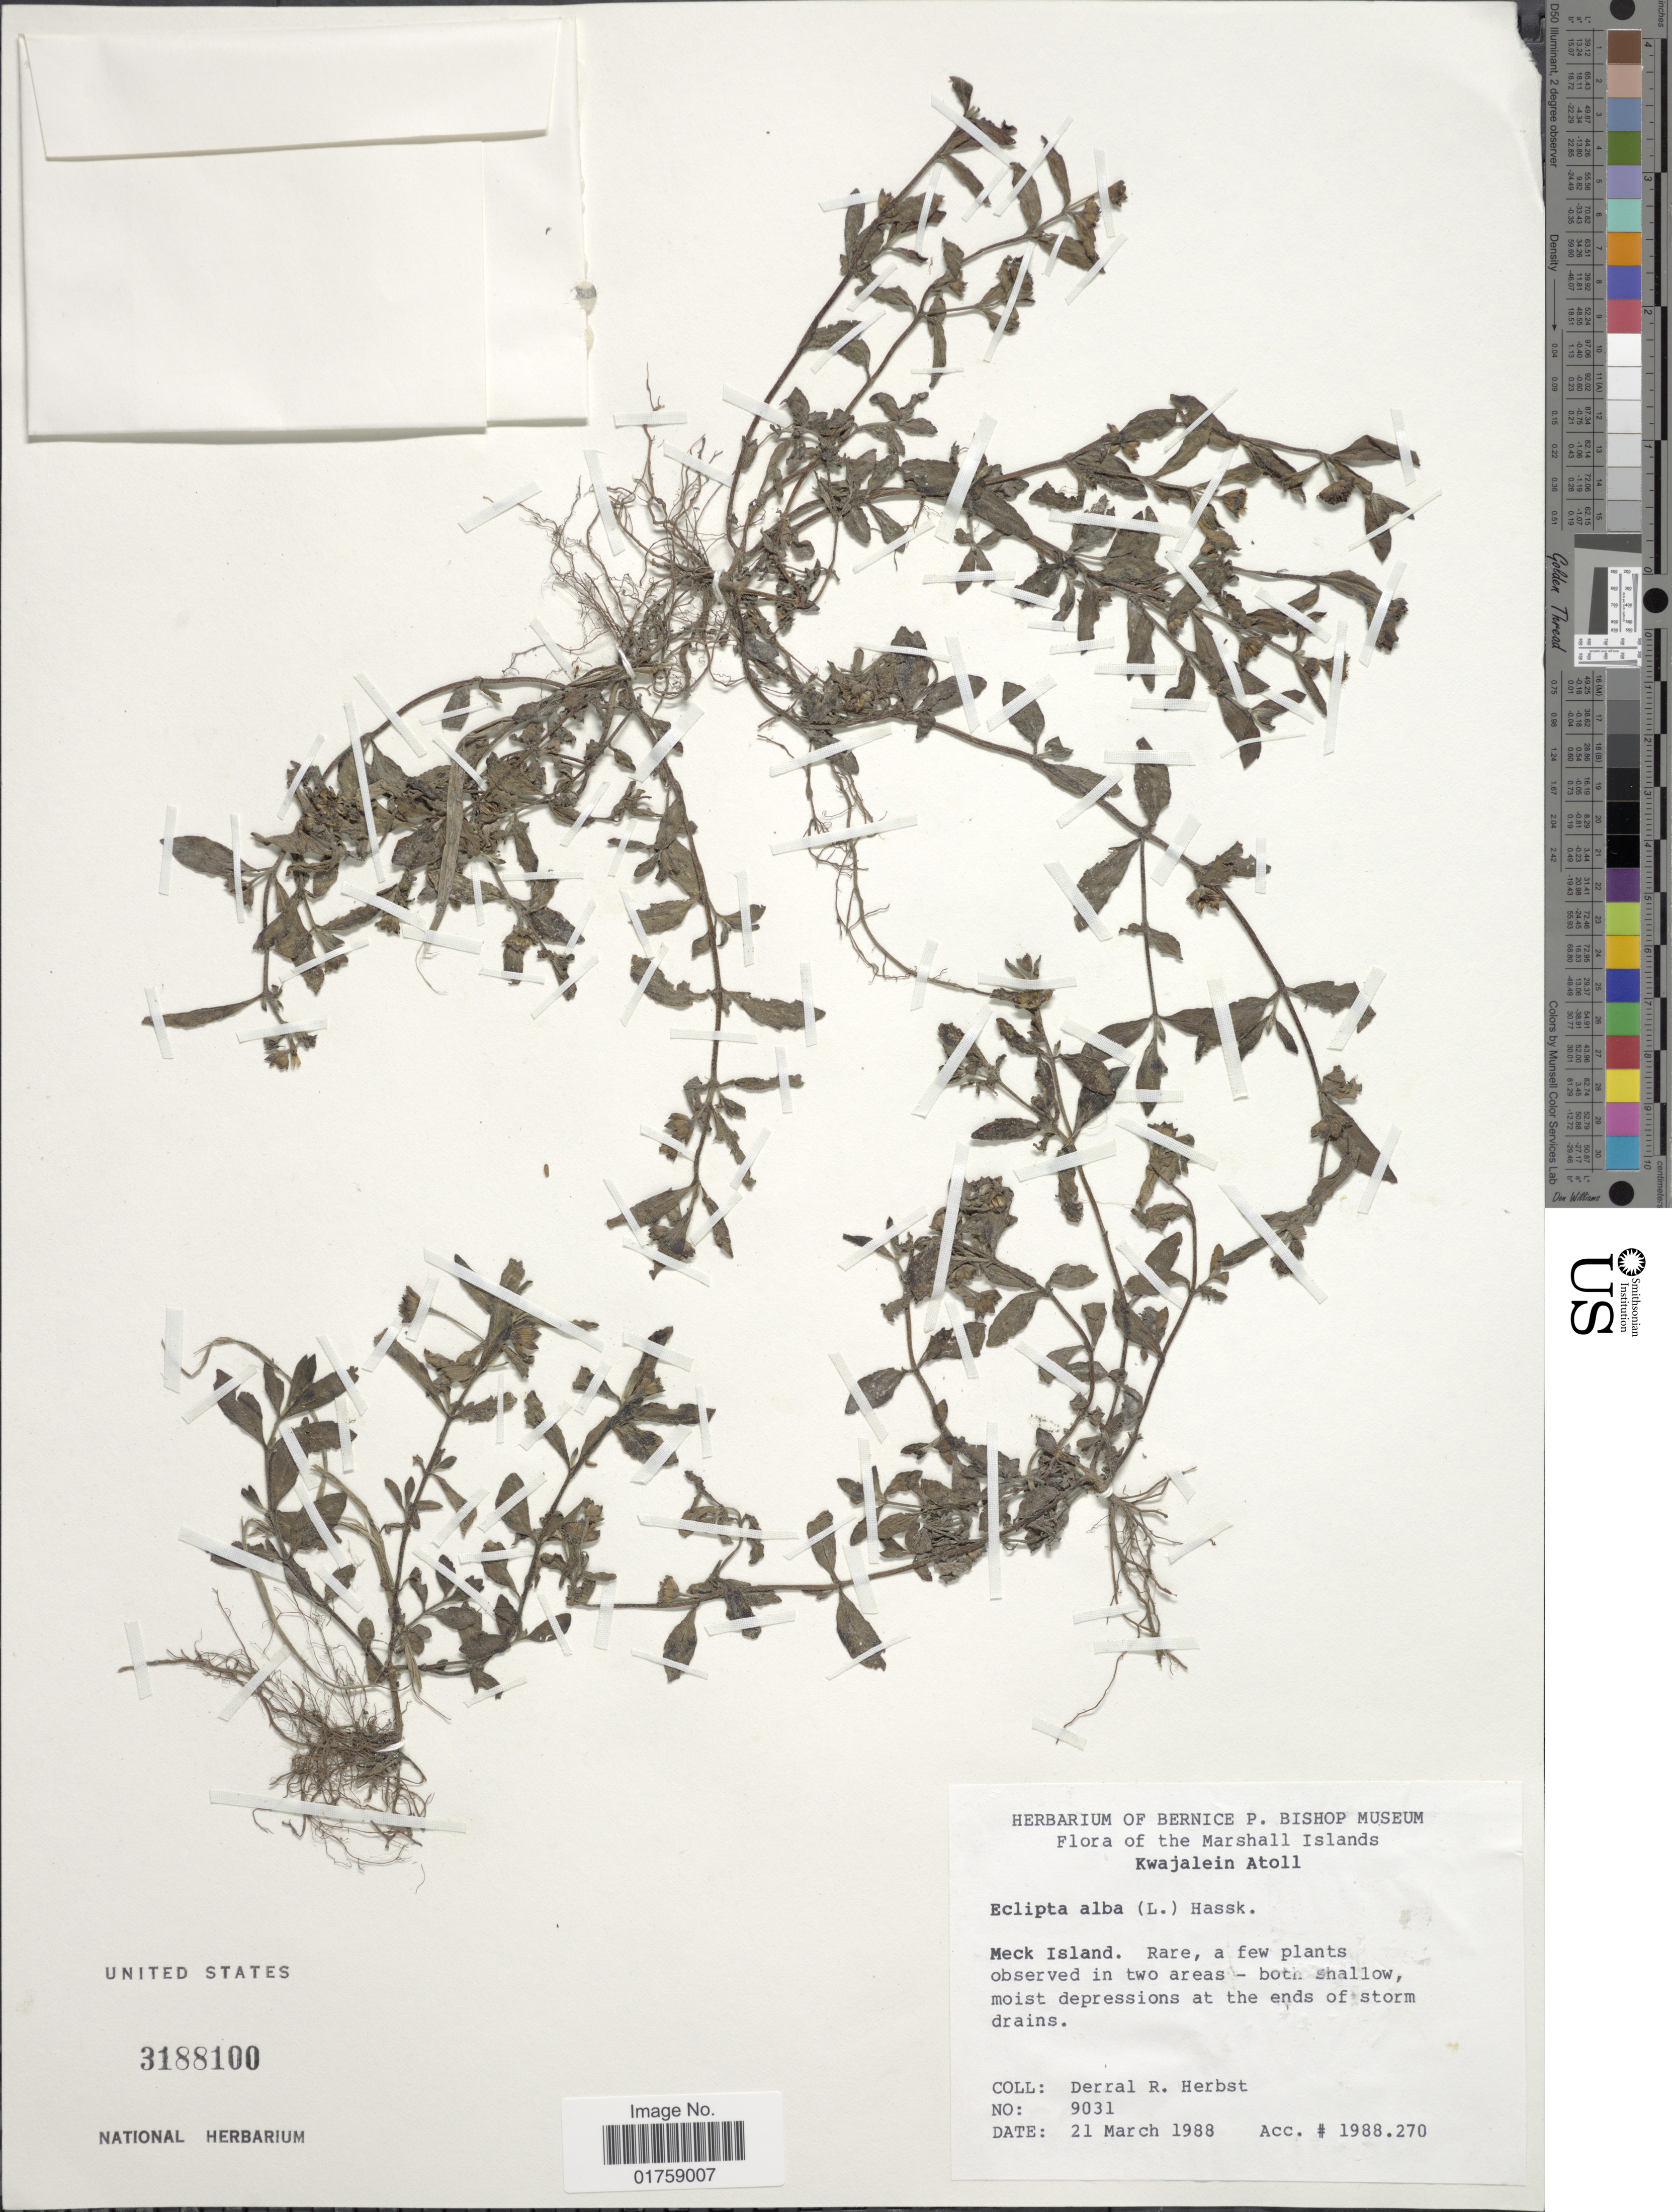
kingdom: Plantae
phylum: Tracheophyta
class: Magnoliopsida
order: Asterales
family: Asteraceae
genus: Eclipta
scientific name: Eclipta alba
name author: (L.) Hassk.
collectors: D. R. Herbst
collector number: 9031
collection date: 1988-03-21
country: Marshall Islands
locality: The Marshall Islands. Kwajalein Atoll. Meck Island.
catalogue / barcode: US 3188100